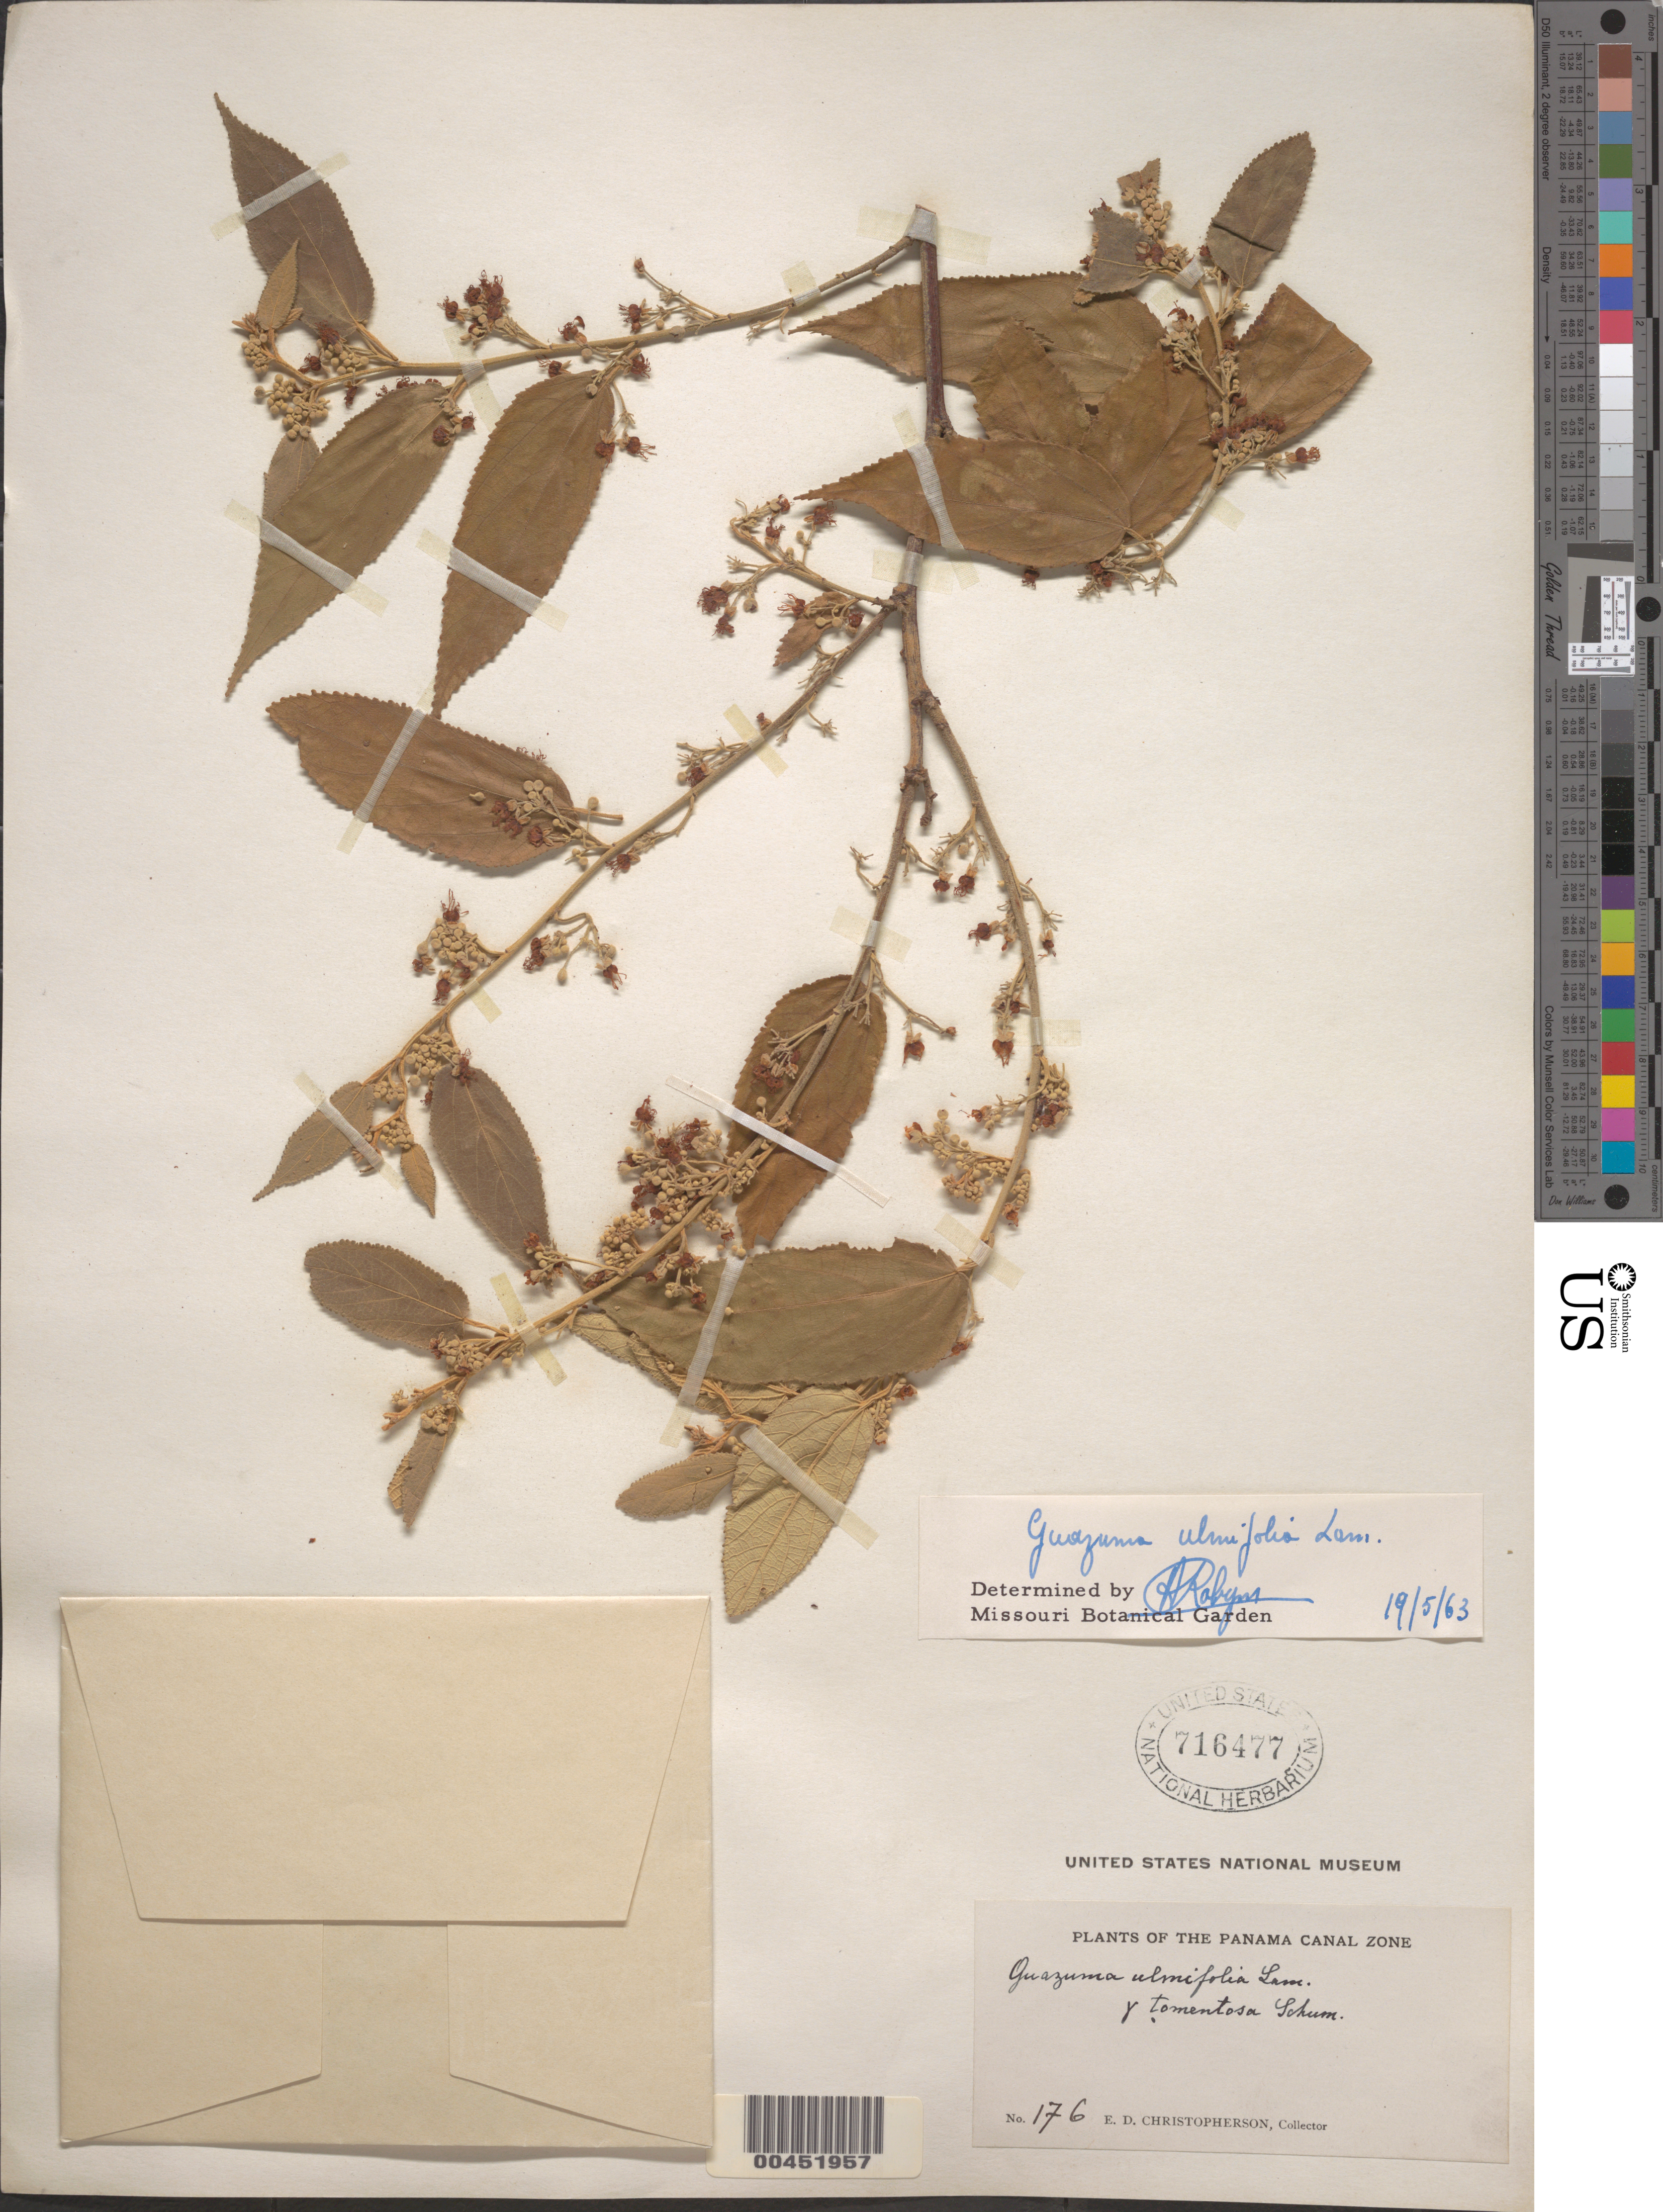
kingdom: Plantae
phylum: Tracheophyta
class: Magnoliopsida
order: Malvales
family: Malvaceae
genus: Guazuma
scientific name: Guazuma ulmifolia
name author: Lam.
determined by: Robyns, A. G. M.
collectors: E. Christopherson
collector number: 176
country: Panama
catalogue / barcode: US 716477